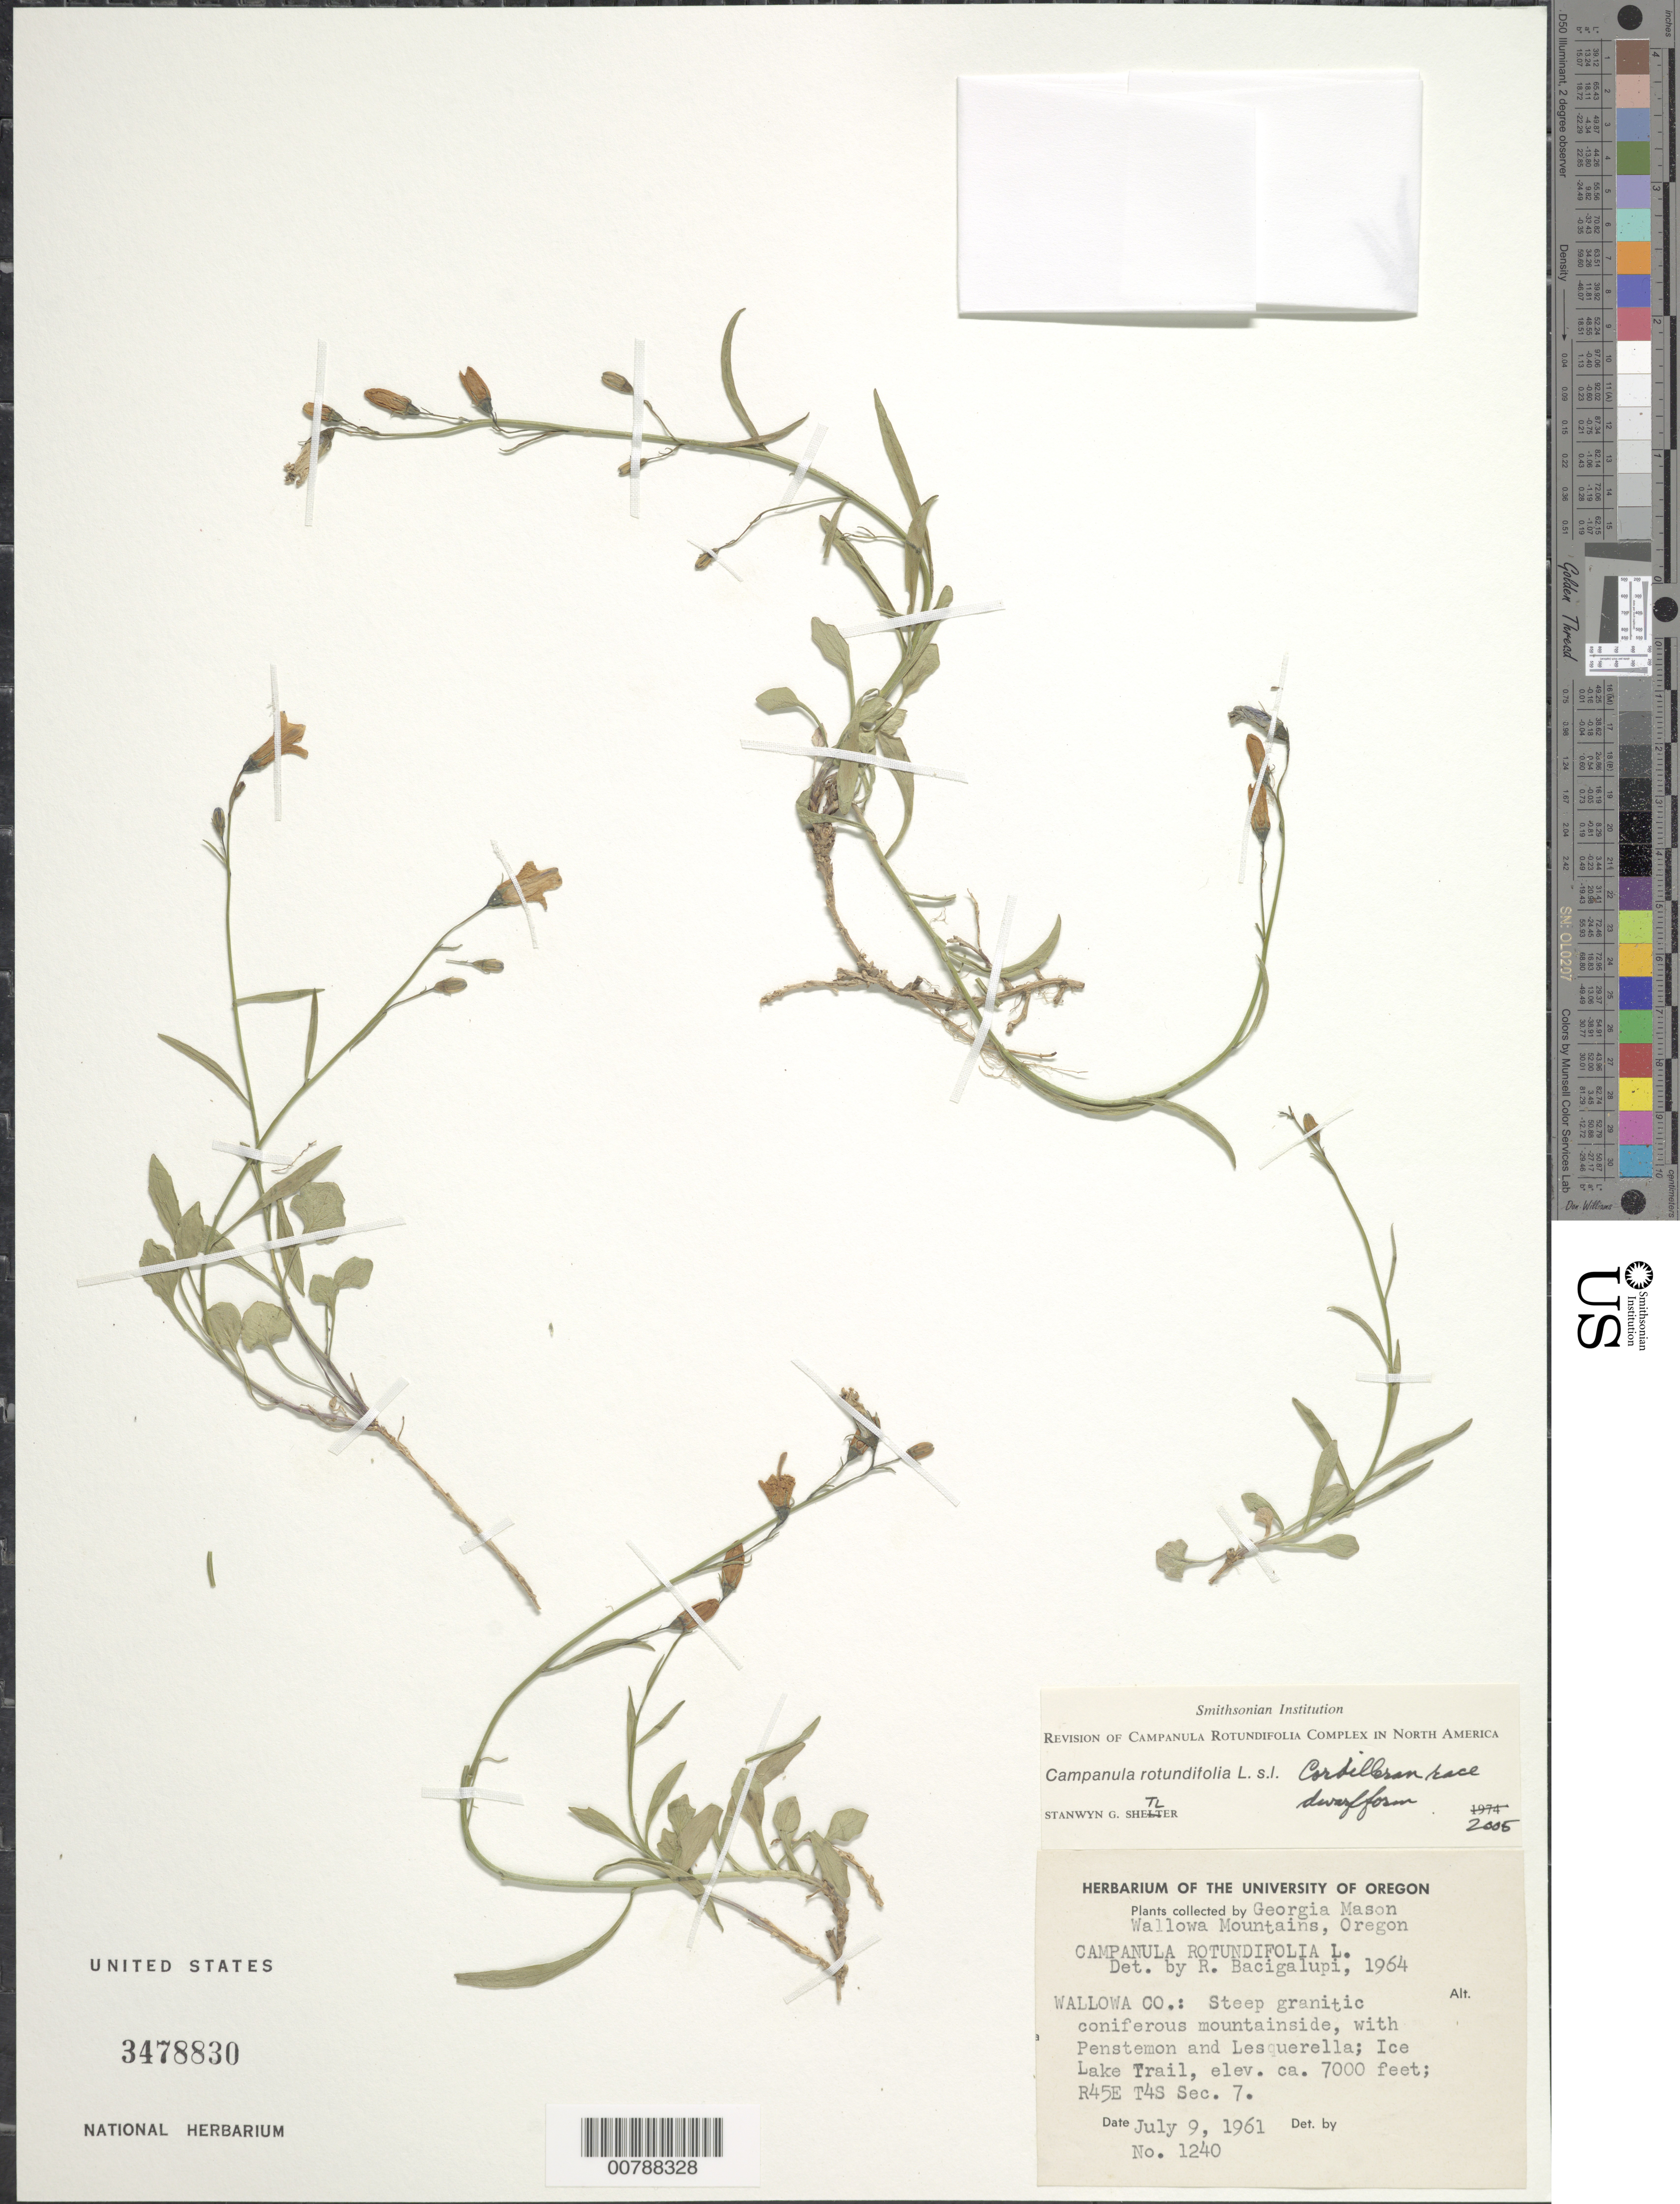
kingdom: Plantae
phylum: Tracheophyta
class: Magnoliopsida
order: Asterales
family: Campanulaceae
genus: Campanula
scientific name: Campanula rotundifolia L. Cordilleran race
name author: L.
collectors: G. Mason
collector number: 1240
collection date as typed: July 9, 1961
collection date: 1961-07-09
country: United States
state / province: Oregon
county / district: Wallowa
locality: Wallowa Mountains. Ice Lake Trail. R45E T4S Sec. 7.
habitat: Steep granitic coniferous mountainside, with Penstemon and Lesquerella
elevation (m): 2134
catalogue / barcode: US 3478830